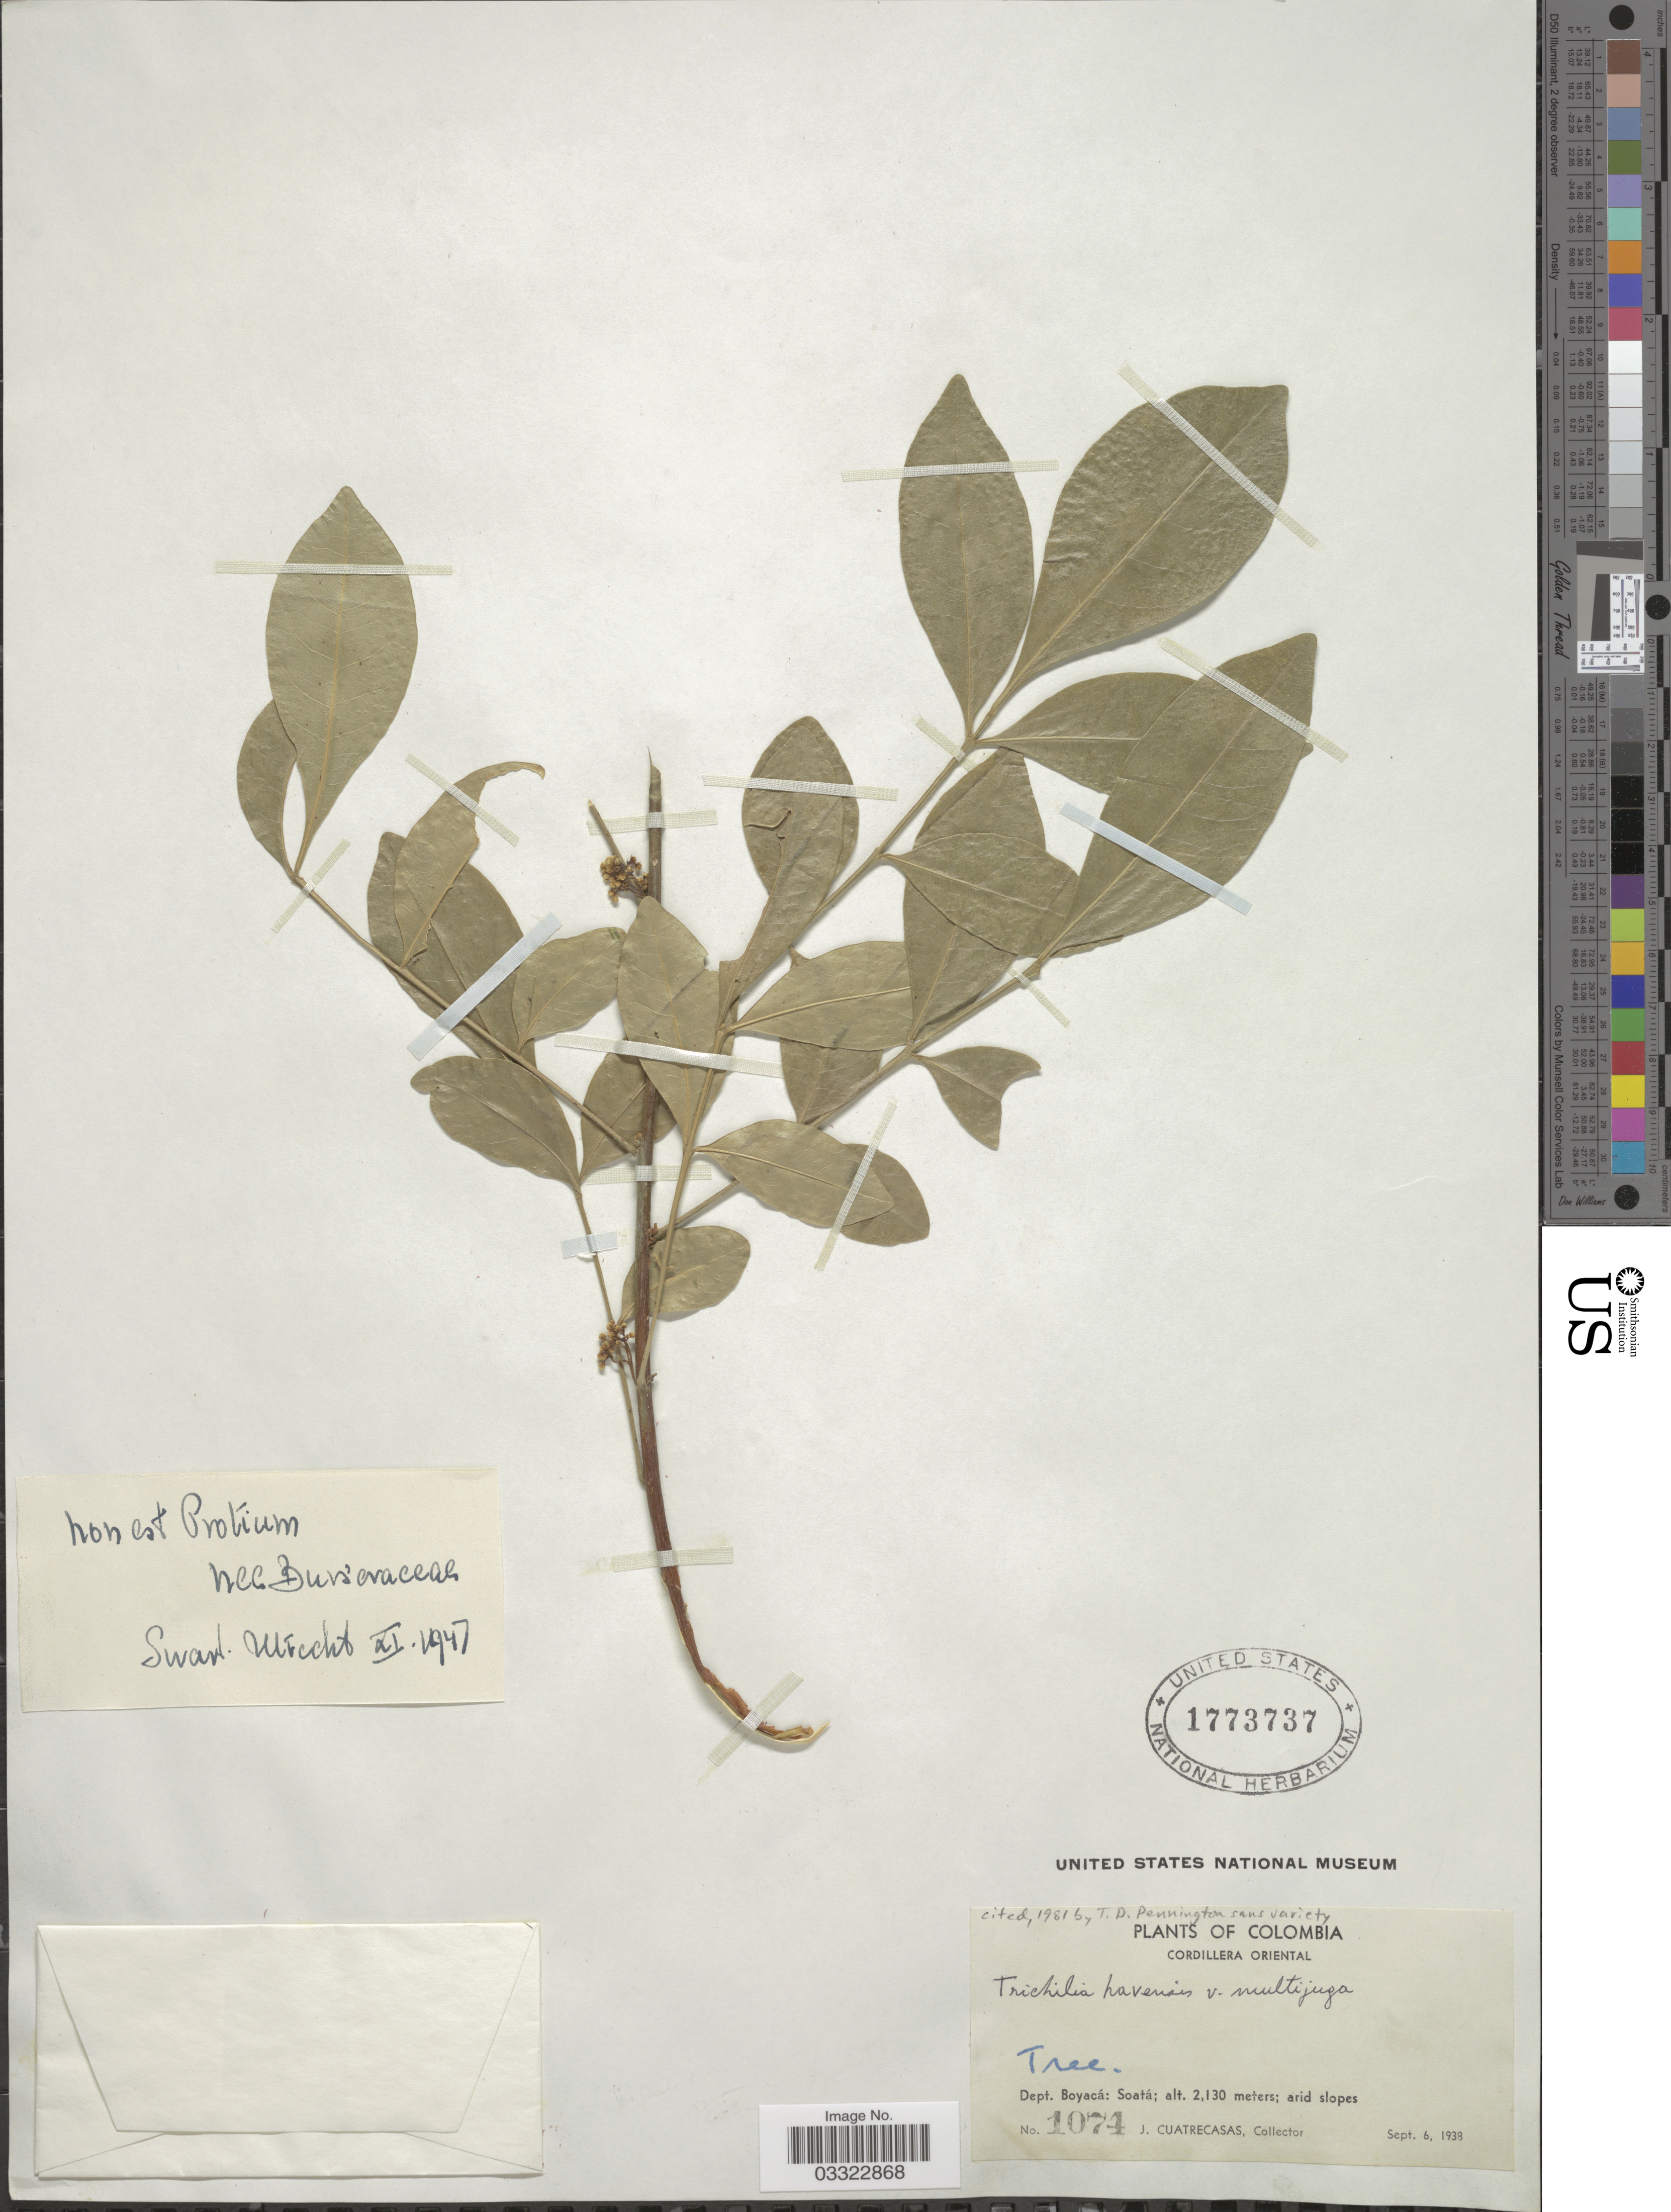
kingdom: Plantae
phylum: Tracheophyta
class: Magnoliopsida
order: Sapindales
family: Meliaceae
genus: Trichilia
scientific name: Trichilia havanensis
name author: Jacq.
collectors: J. Cuatrecasas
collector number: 1074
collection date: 1938-09-06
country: Colombia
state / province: Boyacá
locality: Cordillera Oriental. Dept. Boyacá: Soatá.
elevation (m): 2130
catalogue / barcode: US 1773737